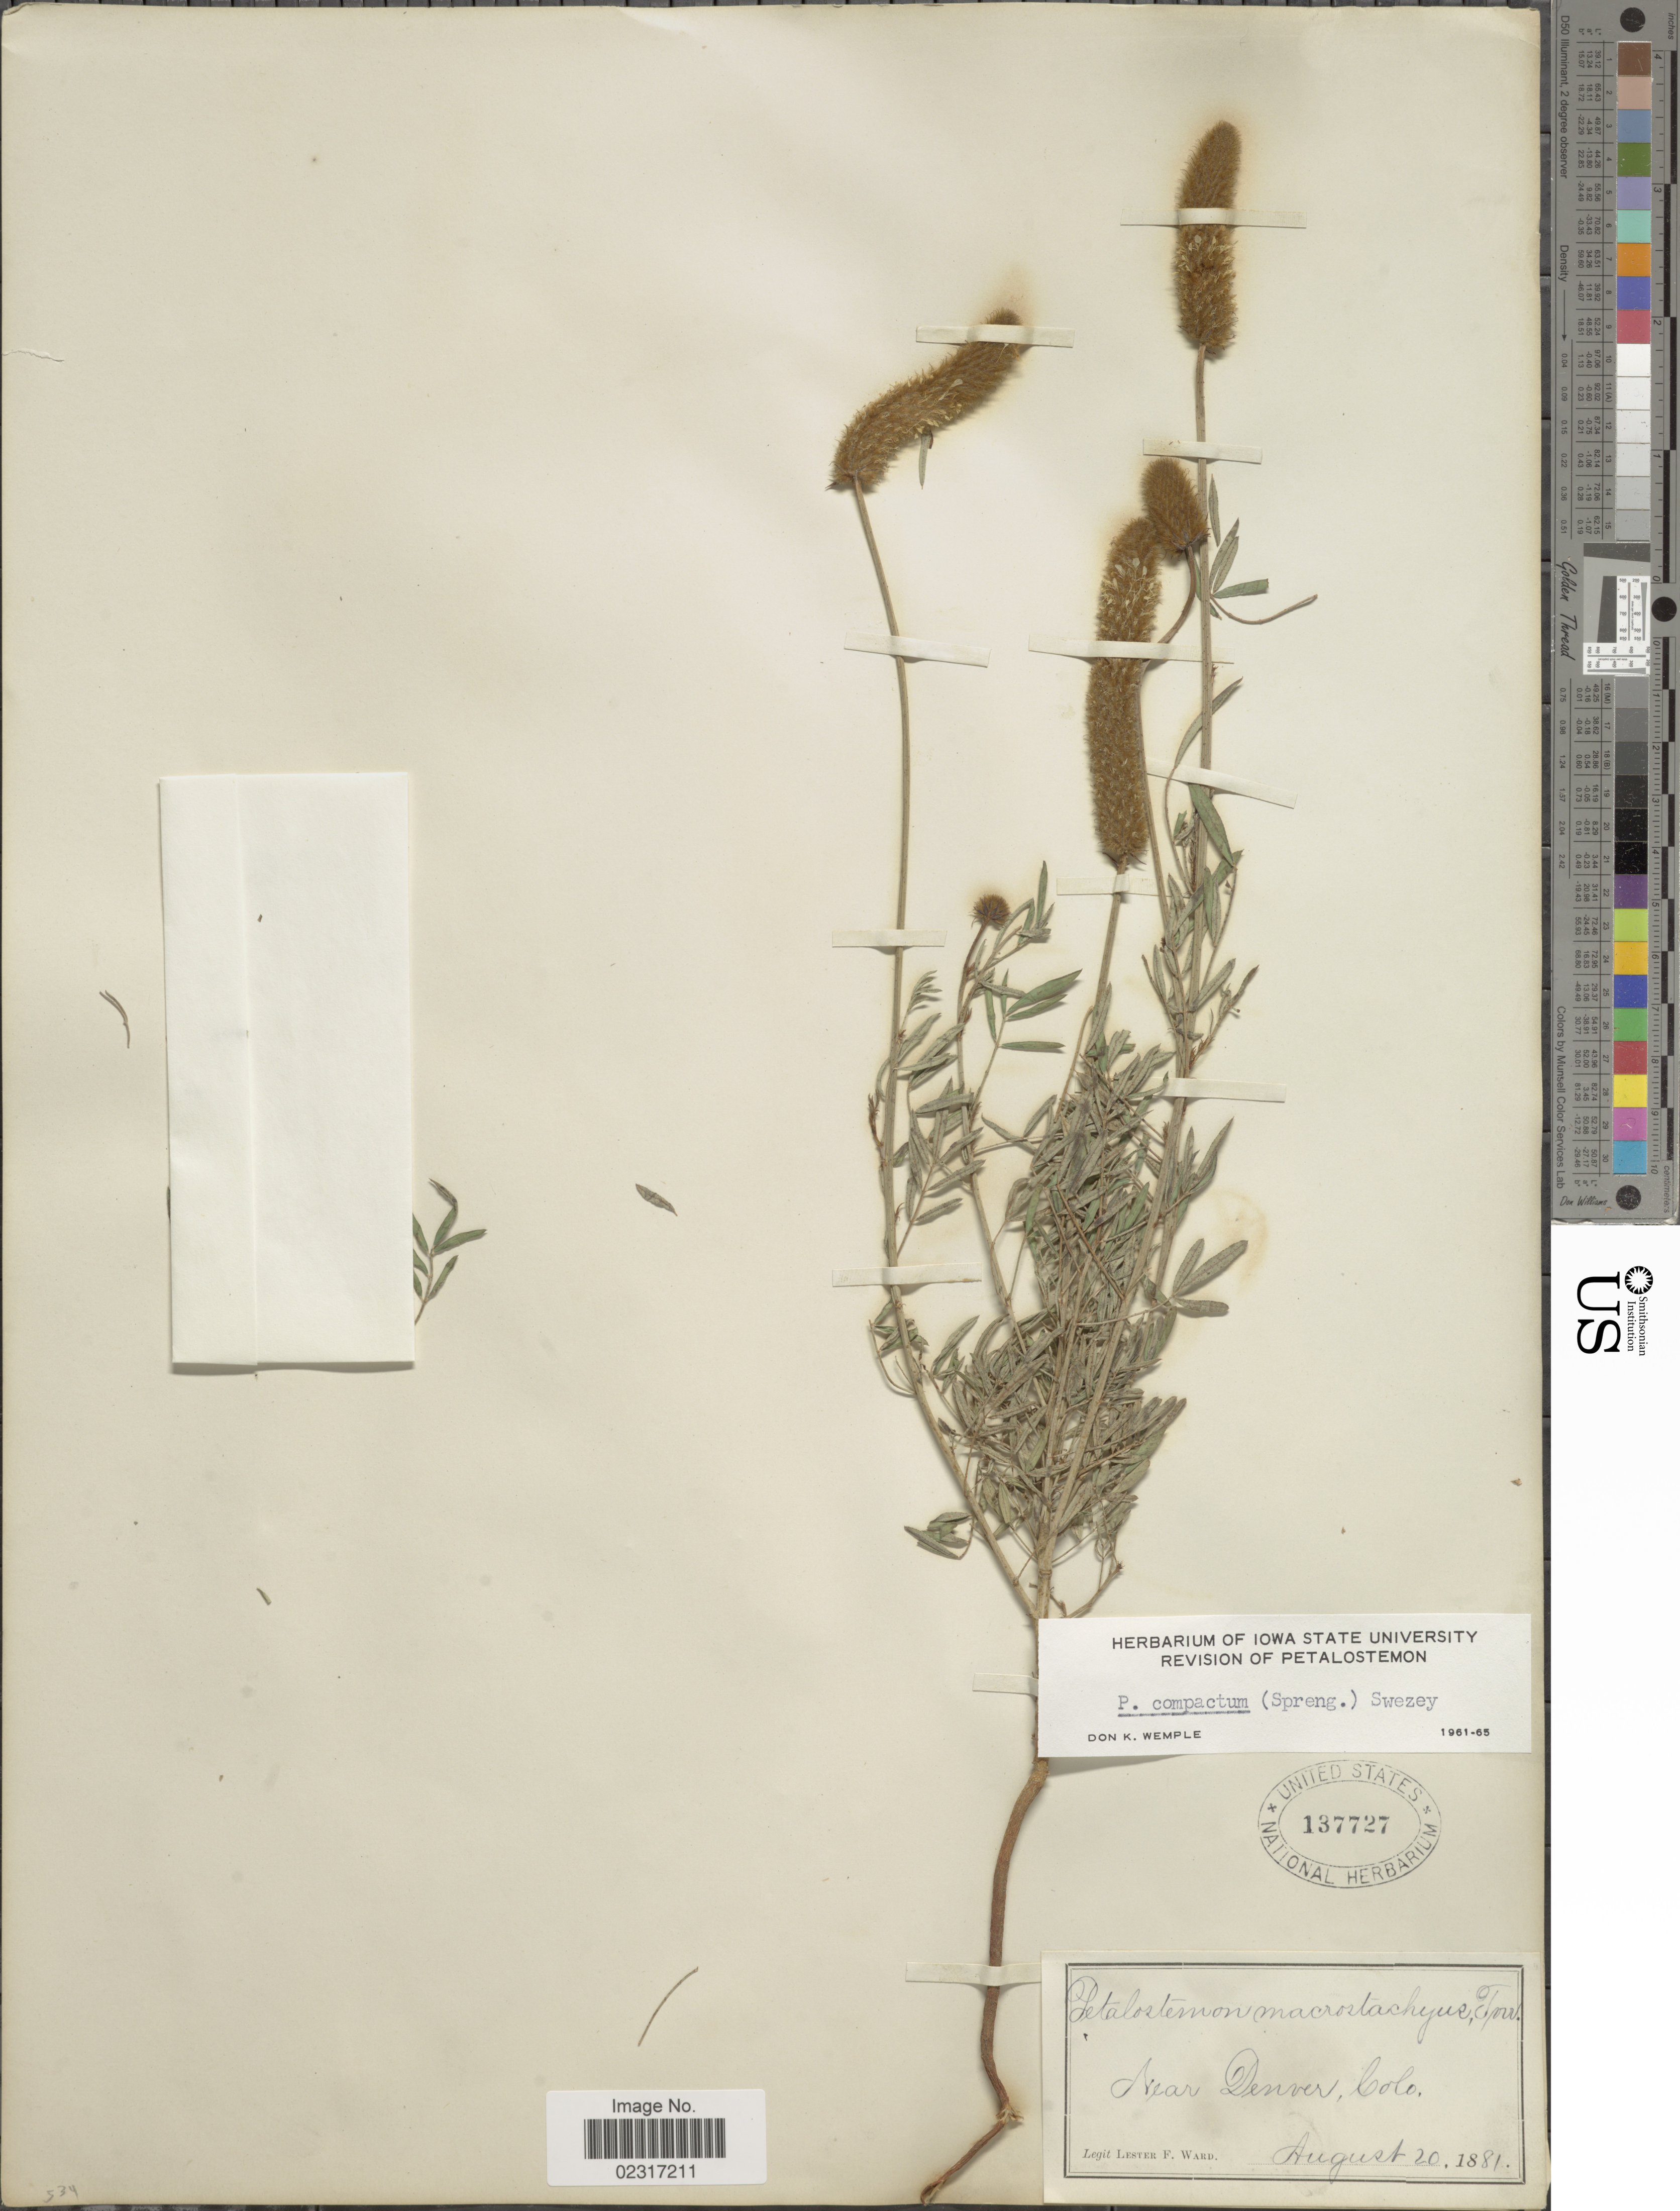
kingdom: Plantae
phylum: Tracheophyta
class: Magnoliopsida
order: Fabales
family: Fabaceae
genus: Dalea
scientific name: Dalea compacta var. pubescens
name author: (A. Gray) Barneby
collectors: L. F. Ward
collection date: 1881-08-20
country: United States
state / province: Colorado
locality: Near Denver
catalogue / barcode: US 137727